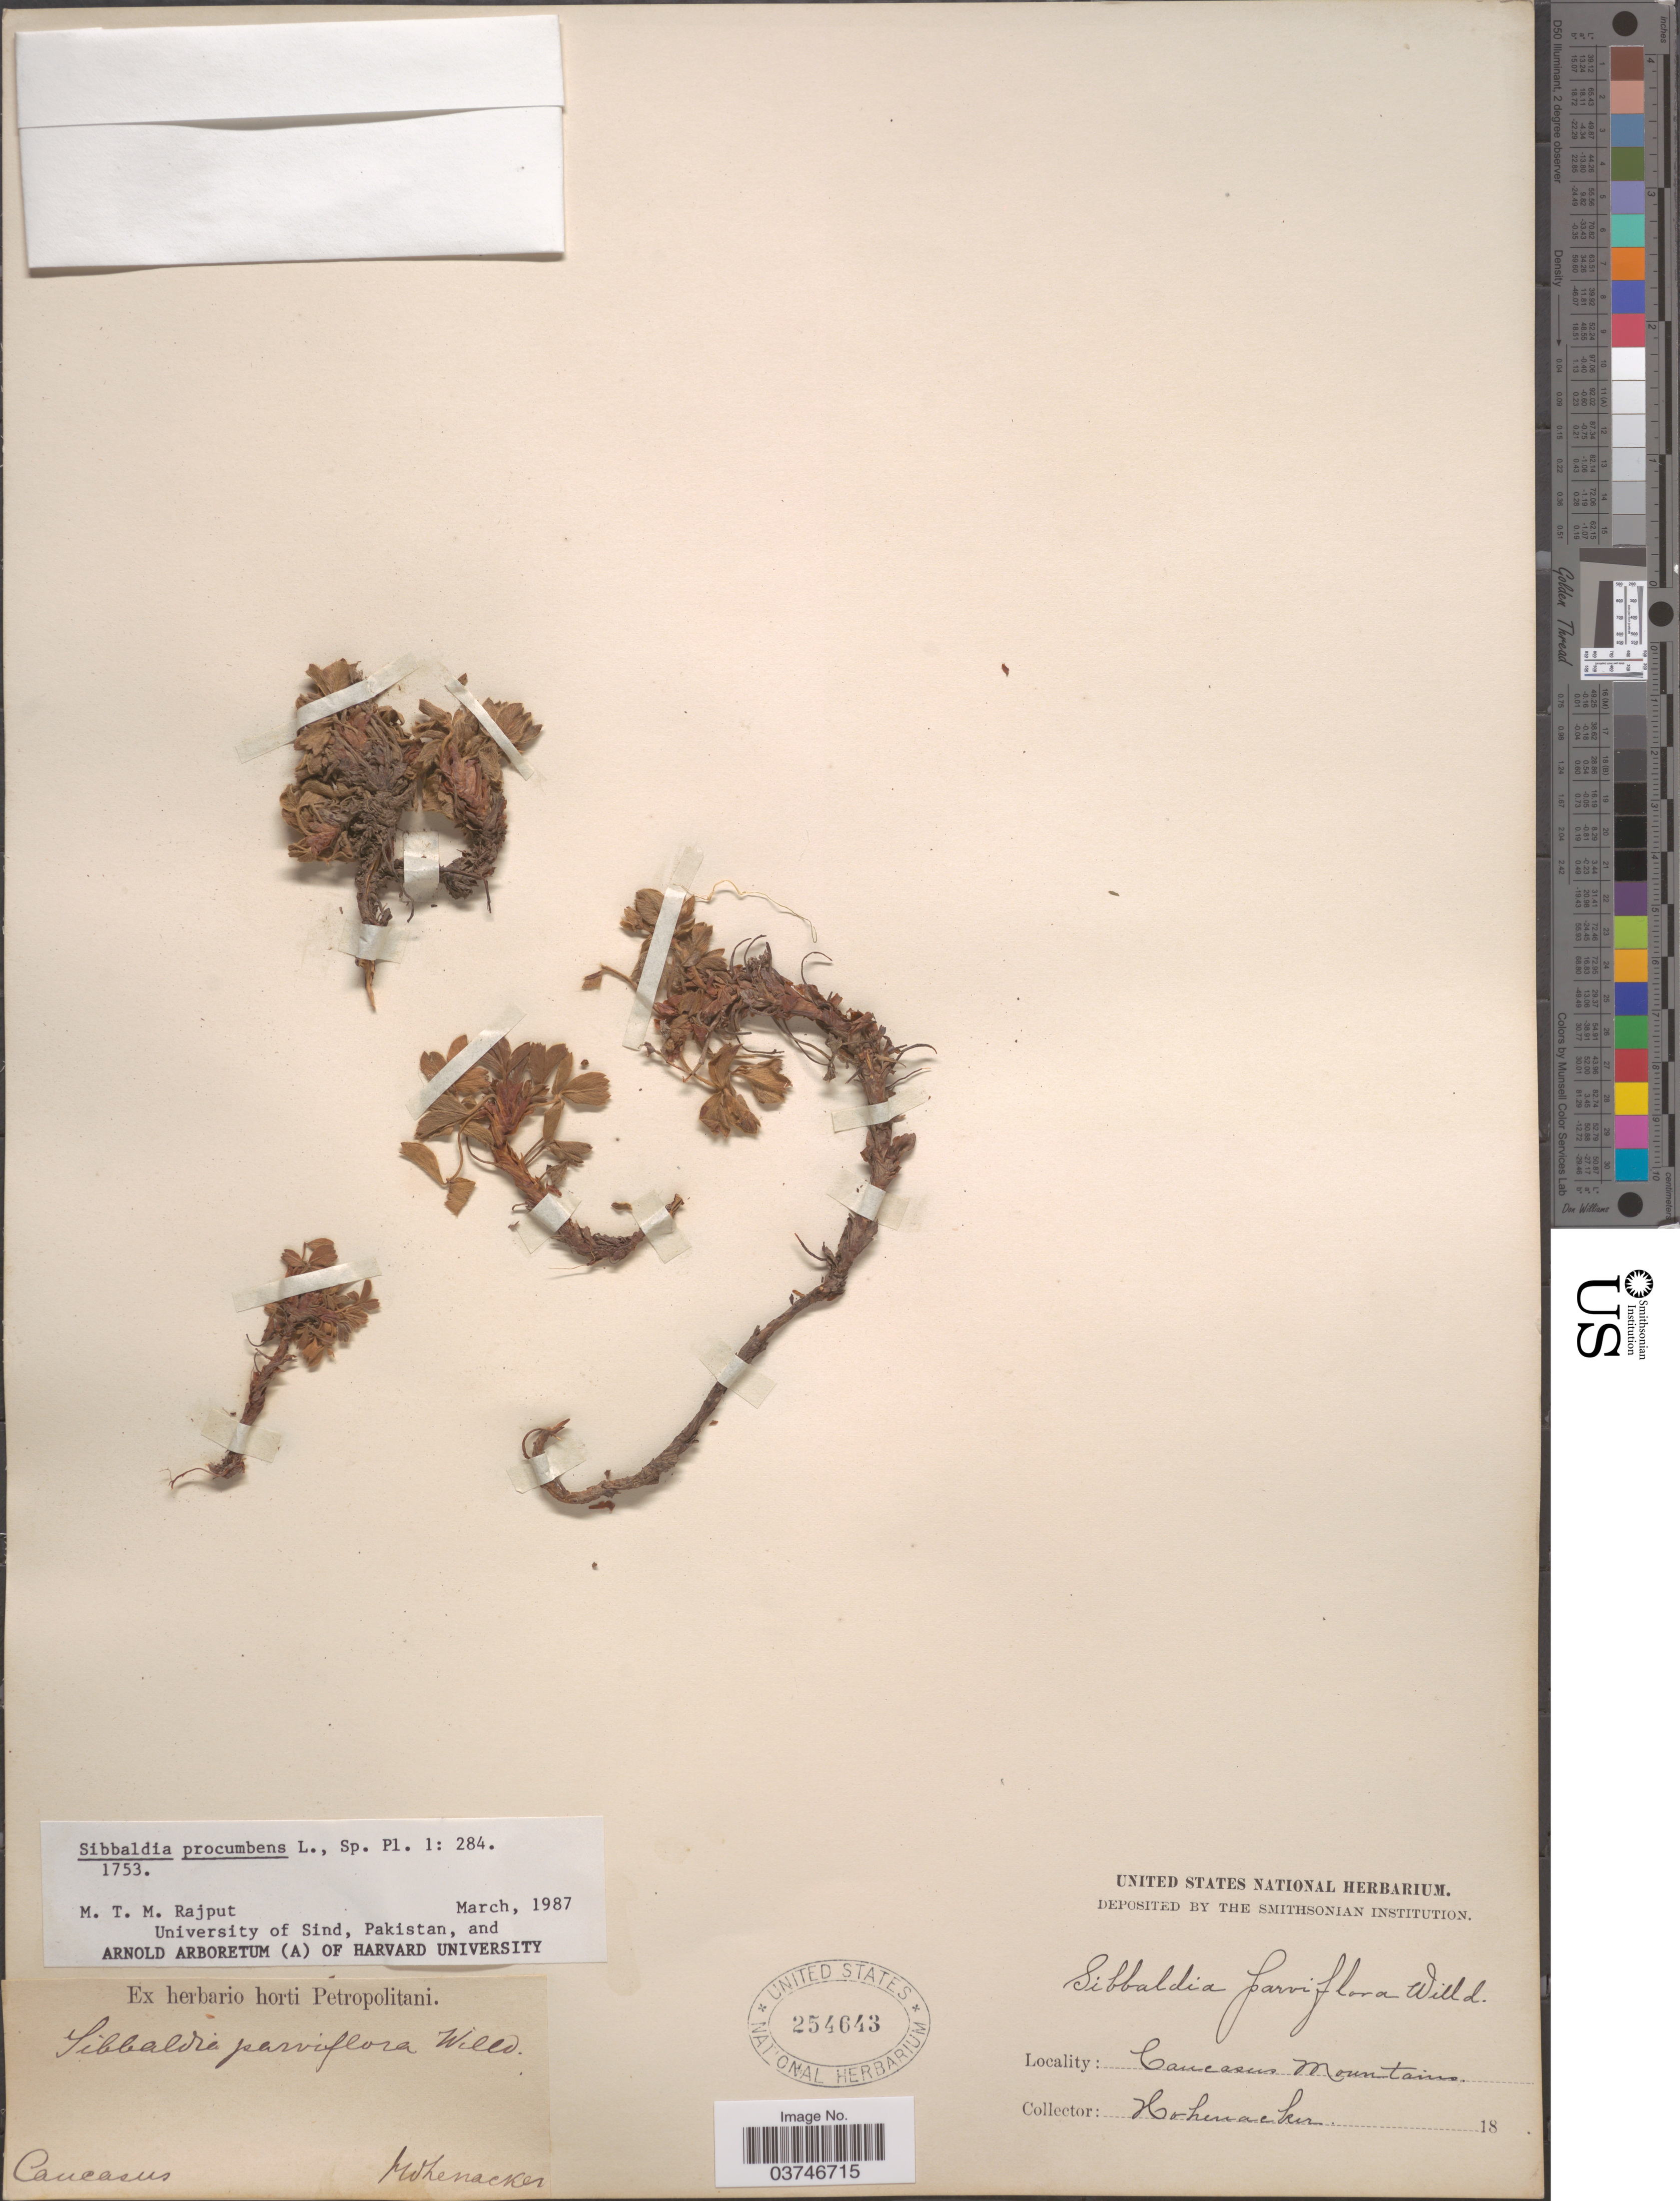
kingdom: Plantae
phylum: Tracheophyta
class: Magnoliopsida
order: Rosales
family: Rosaceae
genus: Sibbaldia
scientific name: Sibbaldia procumbens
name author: L.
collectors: Hohenacker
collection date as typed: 18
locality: Caucasus Mountains.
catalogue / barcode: US 254643